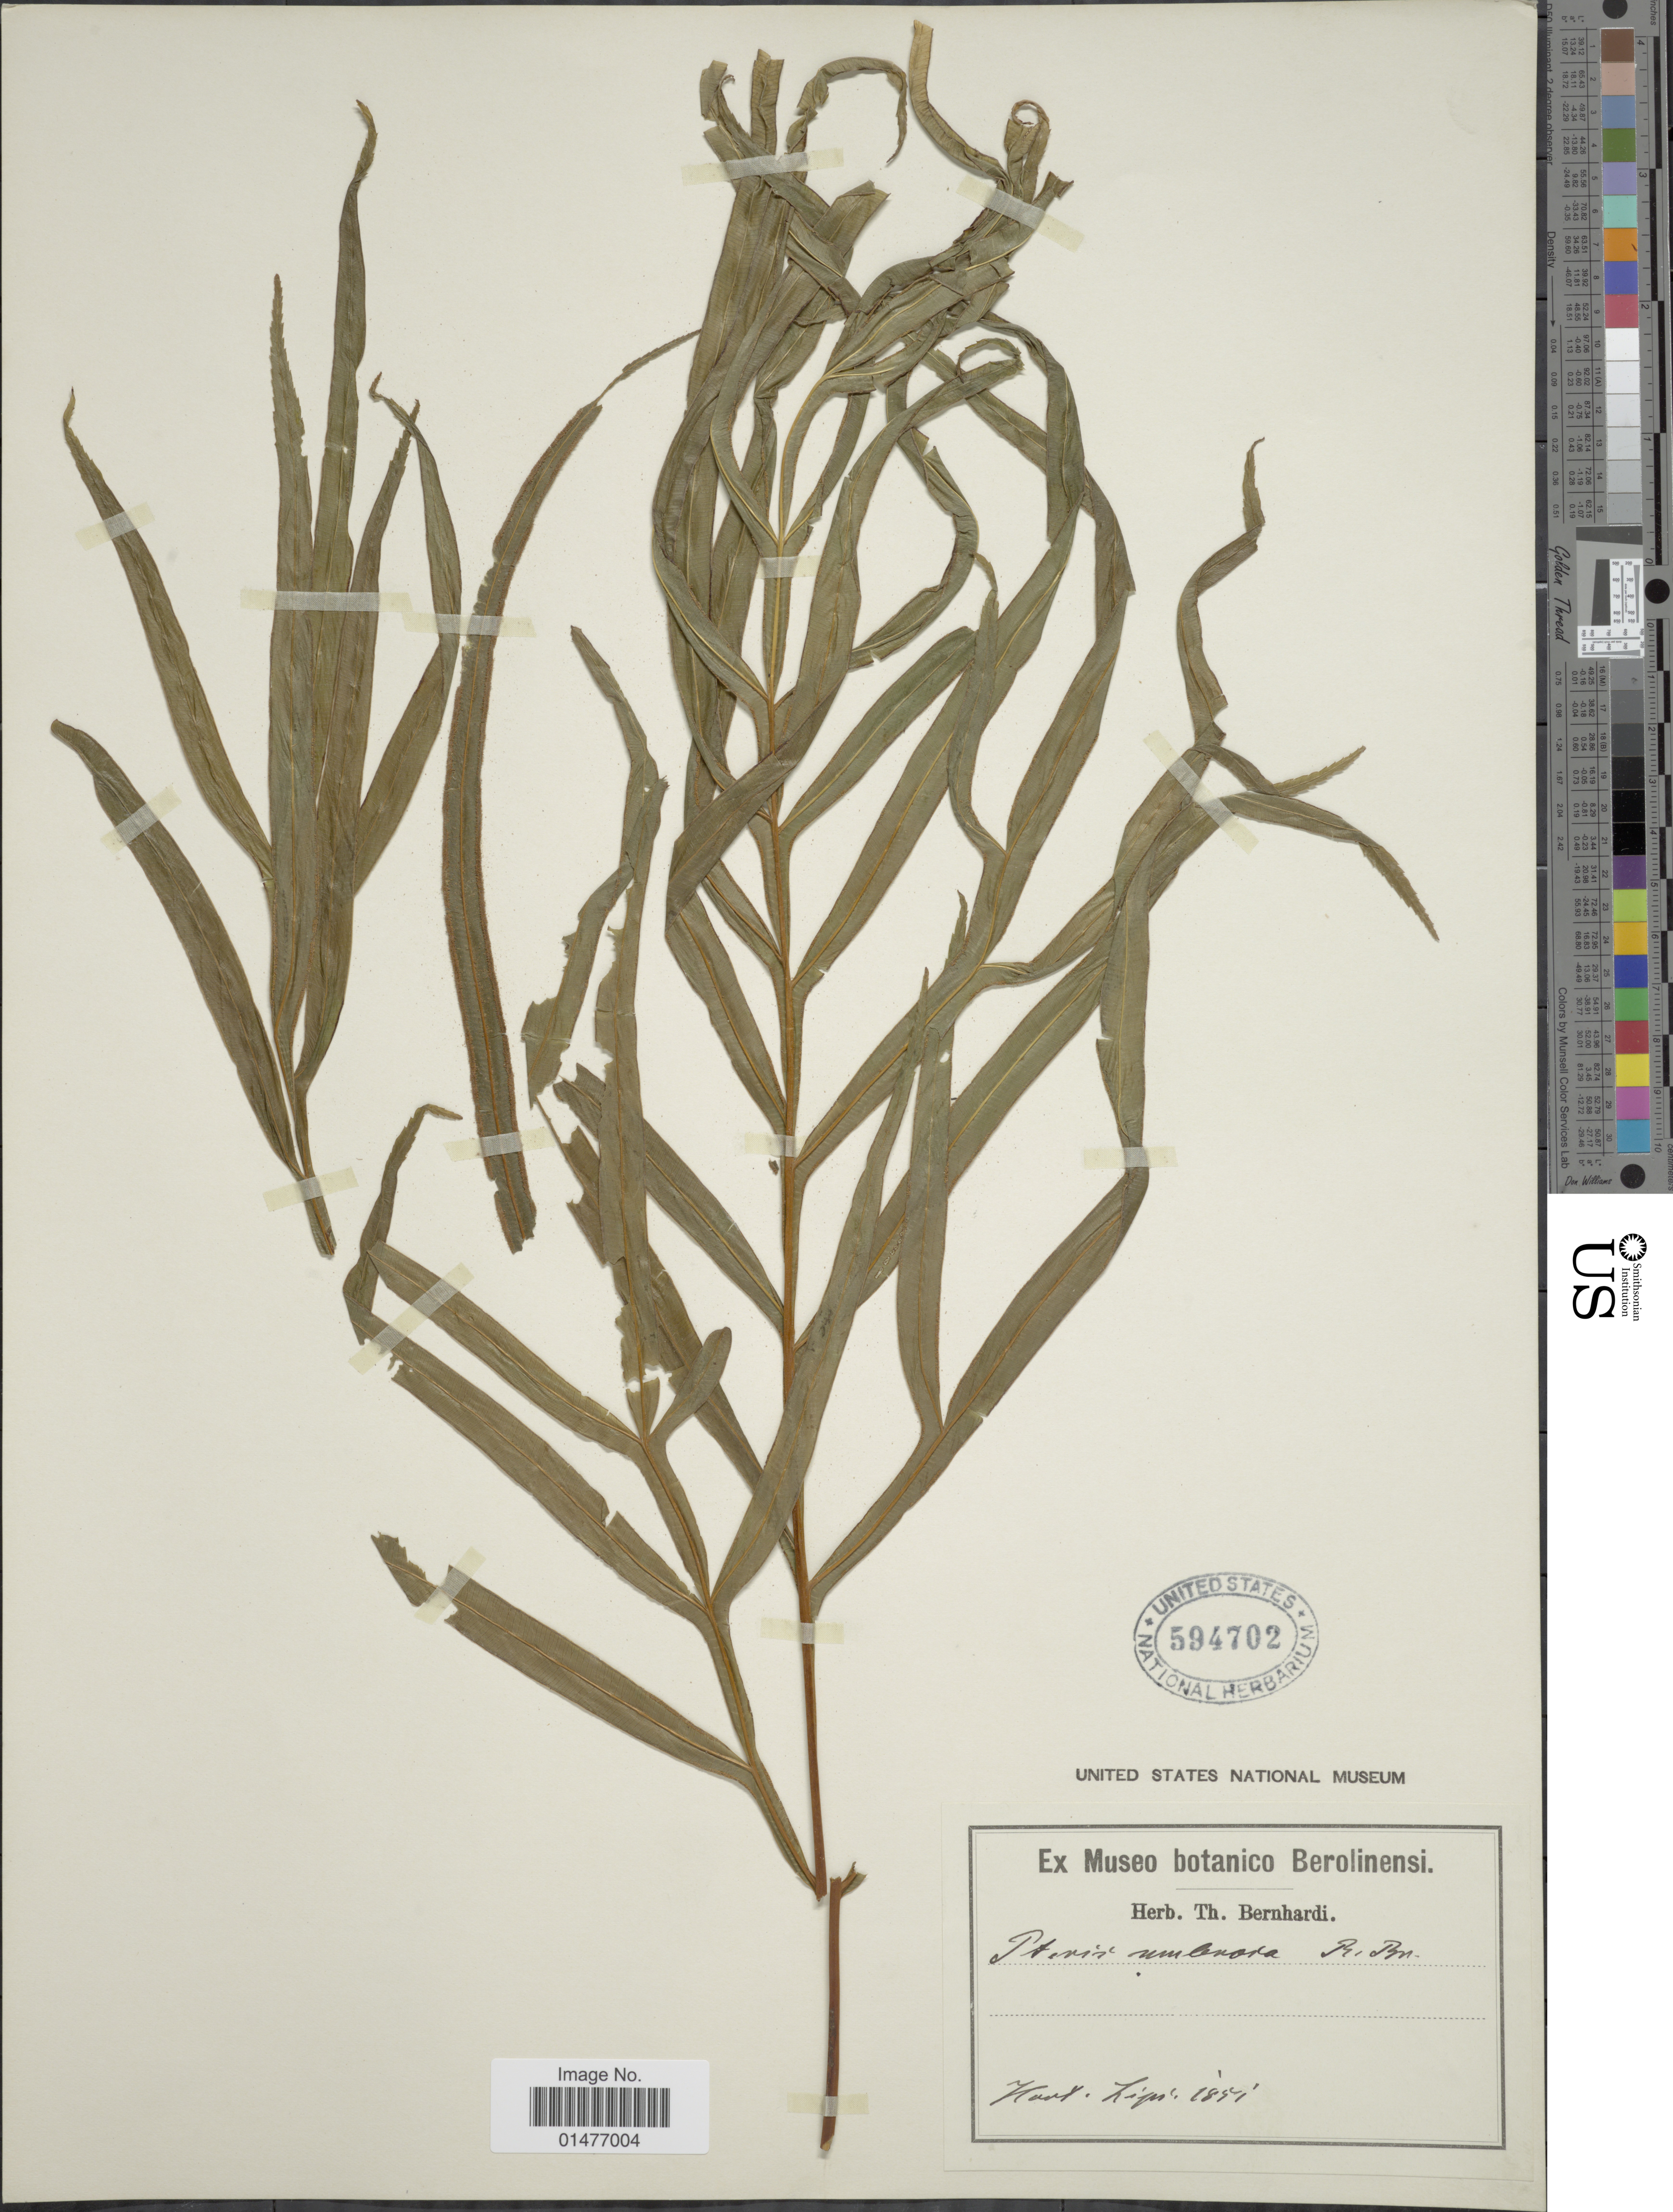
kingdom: Plantae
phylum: Tracheophyta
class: Polypodiopsida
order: Polypodiales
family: Pteridaceae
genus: Pteris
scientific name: Pteris umbrosa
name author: R. Br.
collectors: ex Museo Botanico Berolinensi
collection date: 1851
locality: Hort Lips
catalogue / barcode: US 594702